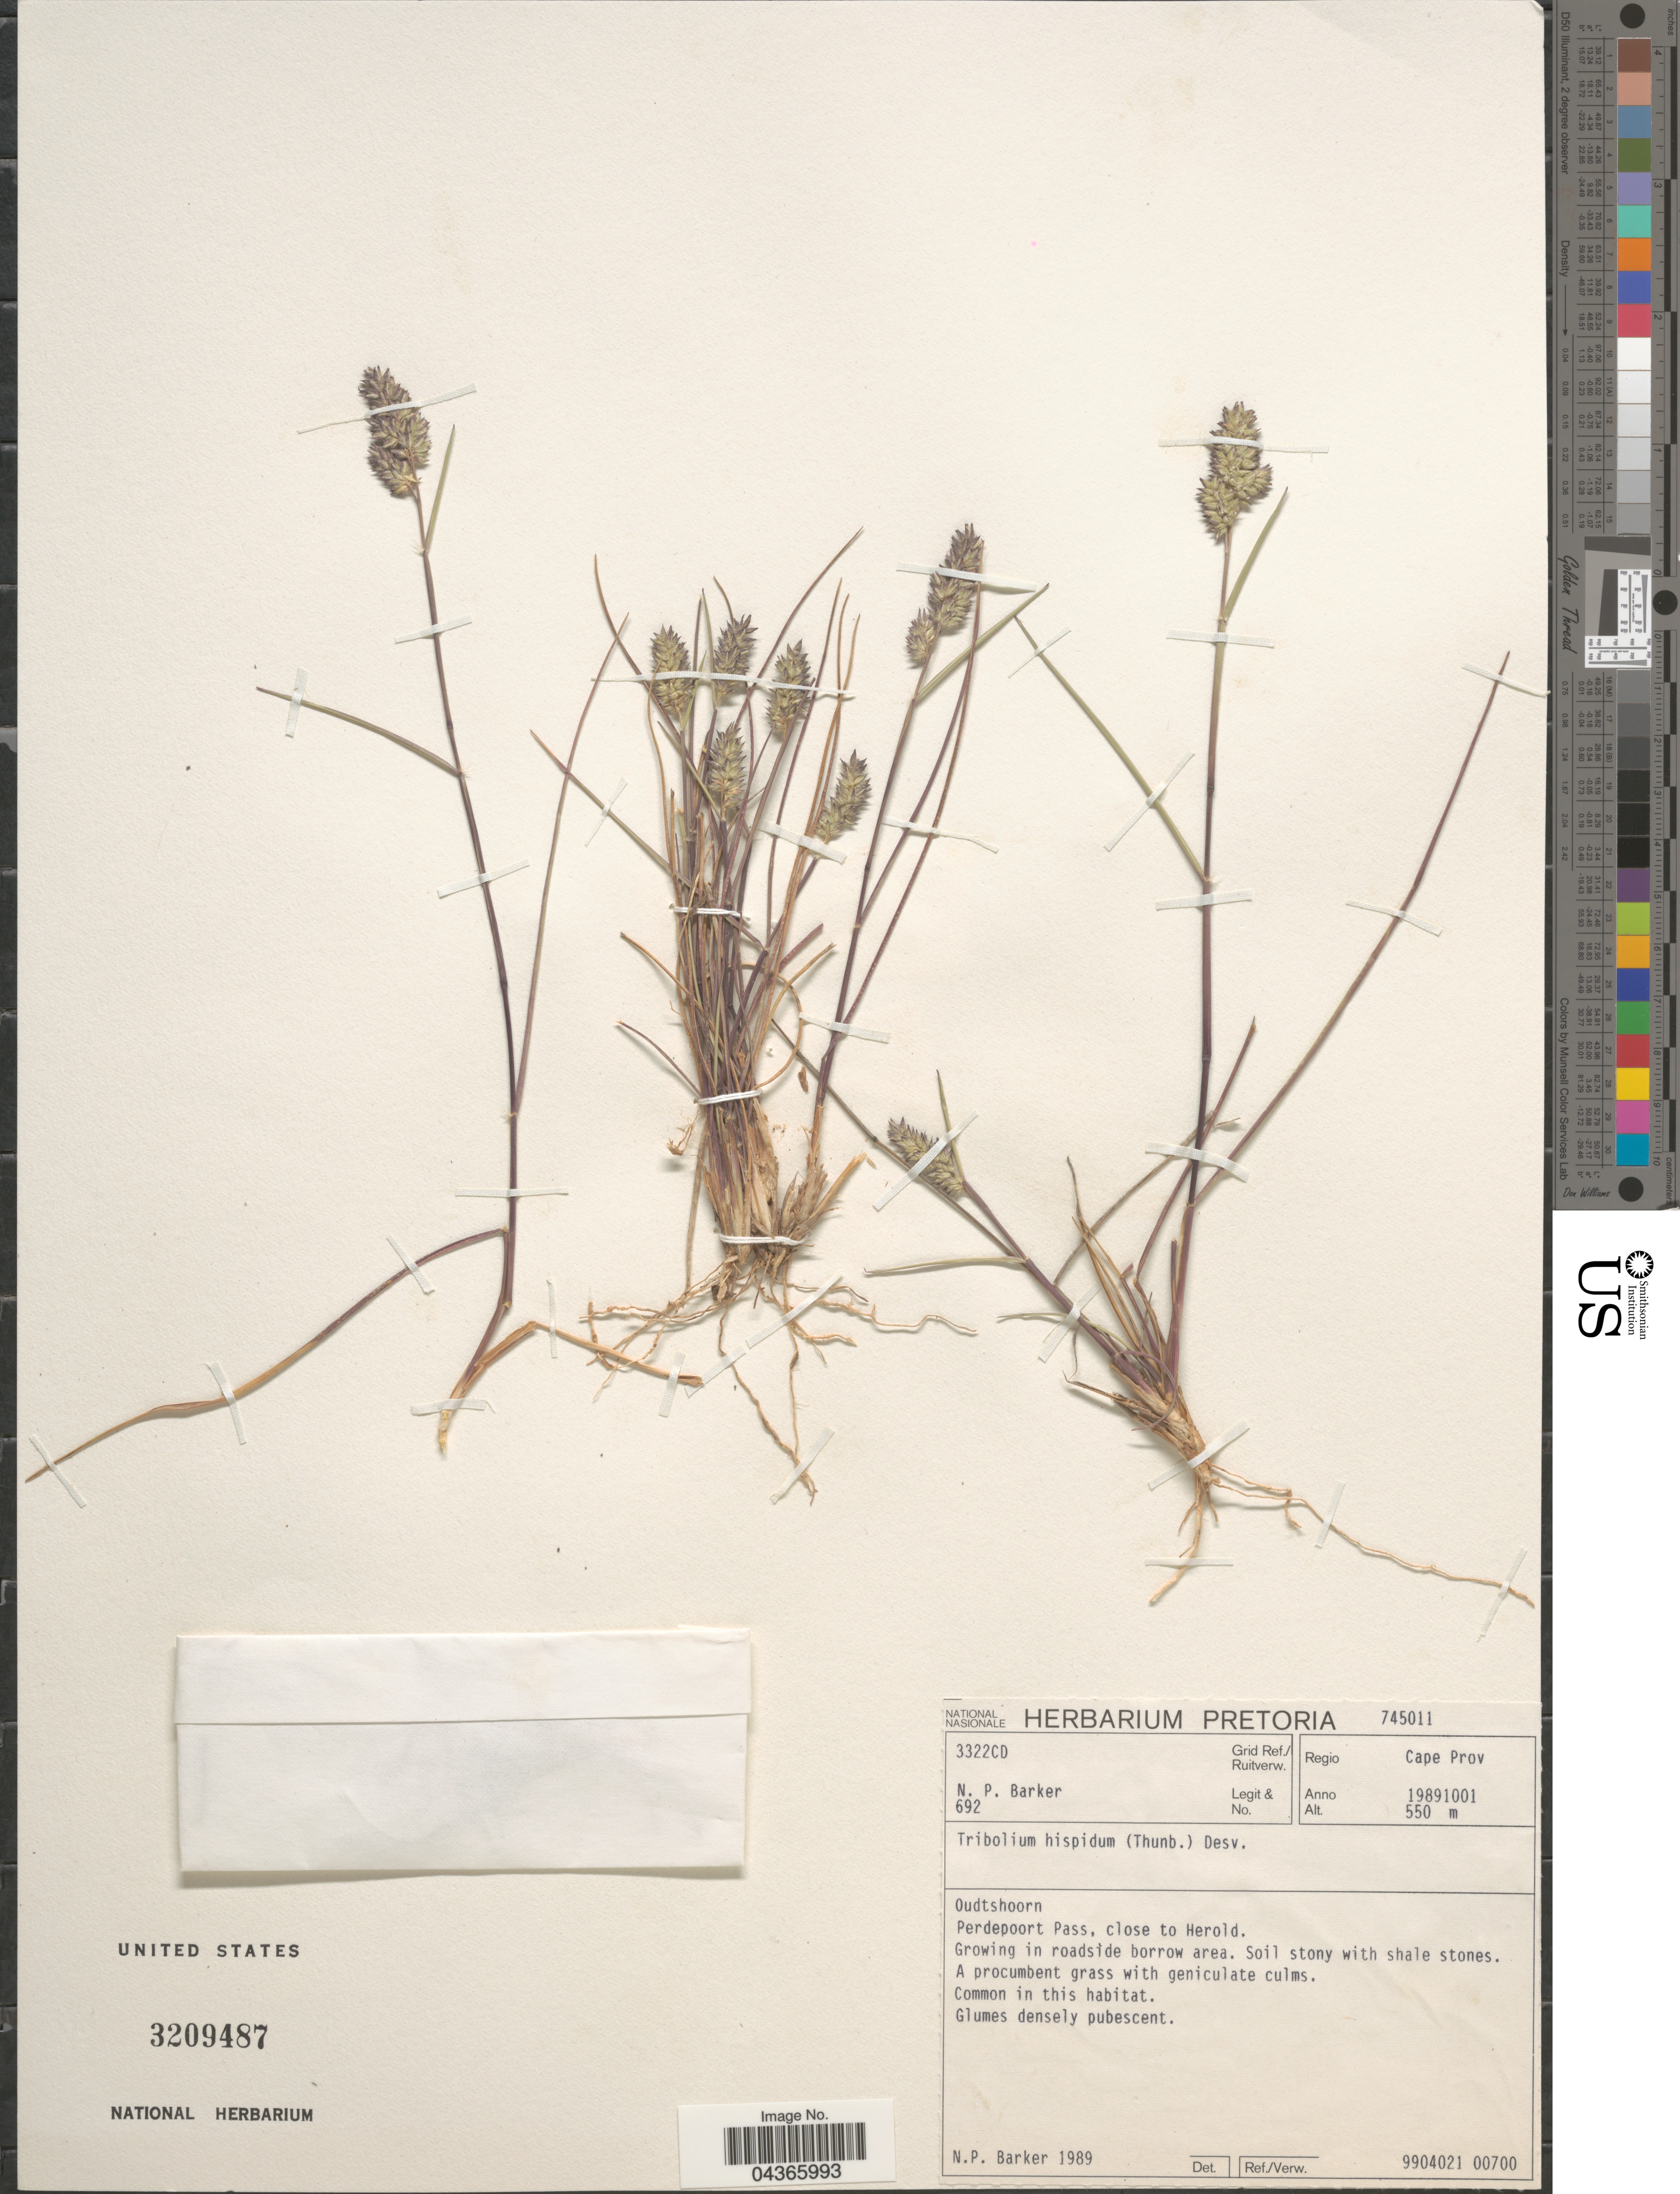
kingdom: Plantae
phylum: Tracheophyta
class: Liliopsida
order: Poales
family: Poaceae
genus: Tribolium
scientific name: Tribolium hispidum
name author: (Thunb.) Desv.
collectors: N. P. Barker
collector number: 692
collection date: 1989-10-01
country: South Africa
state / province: Western Cape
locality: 3322CD Grid Ref./Ruitverw. Regio Cape Prov. Oudtshoorn. Perdepoort Pass, close to Herold.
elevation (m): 550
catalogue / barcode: US 3209487